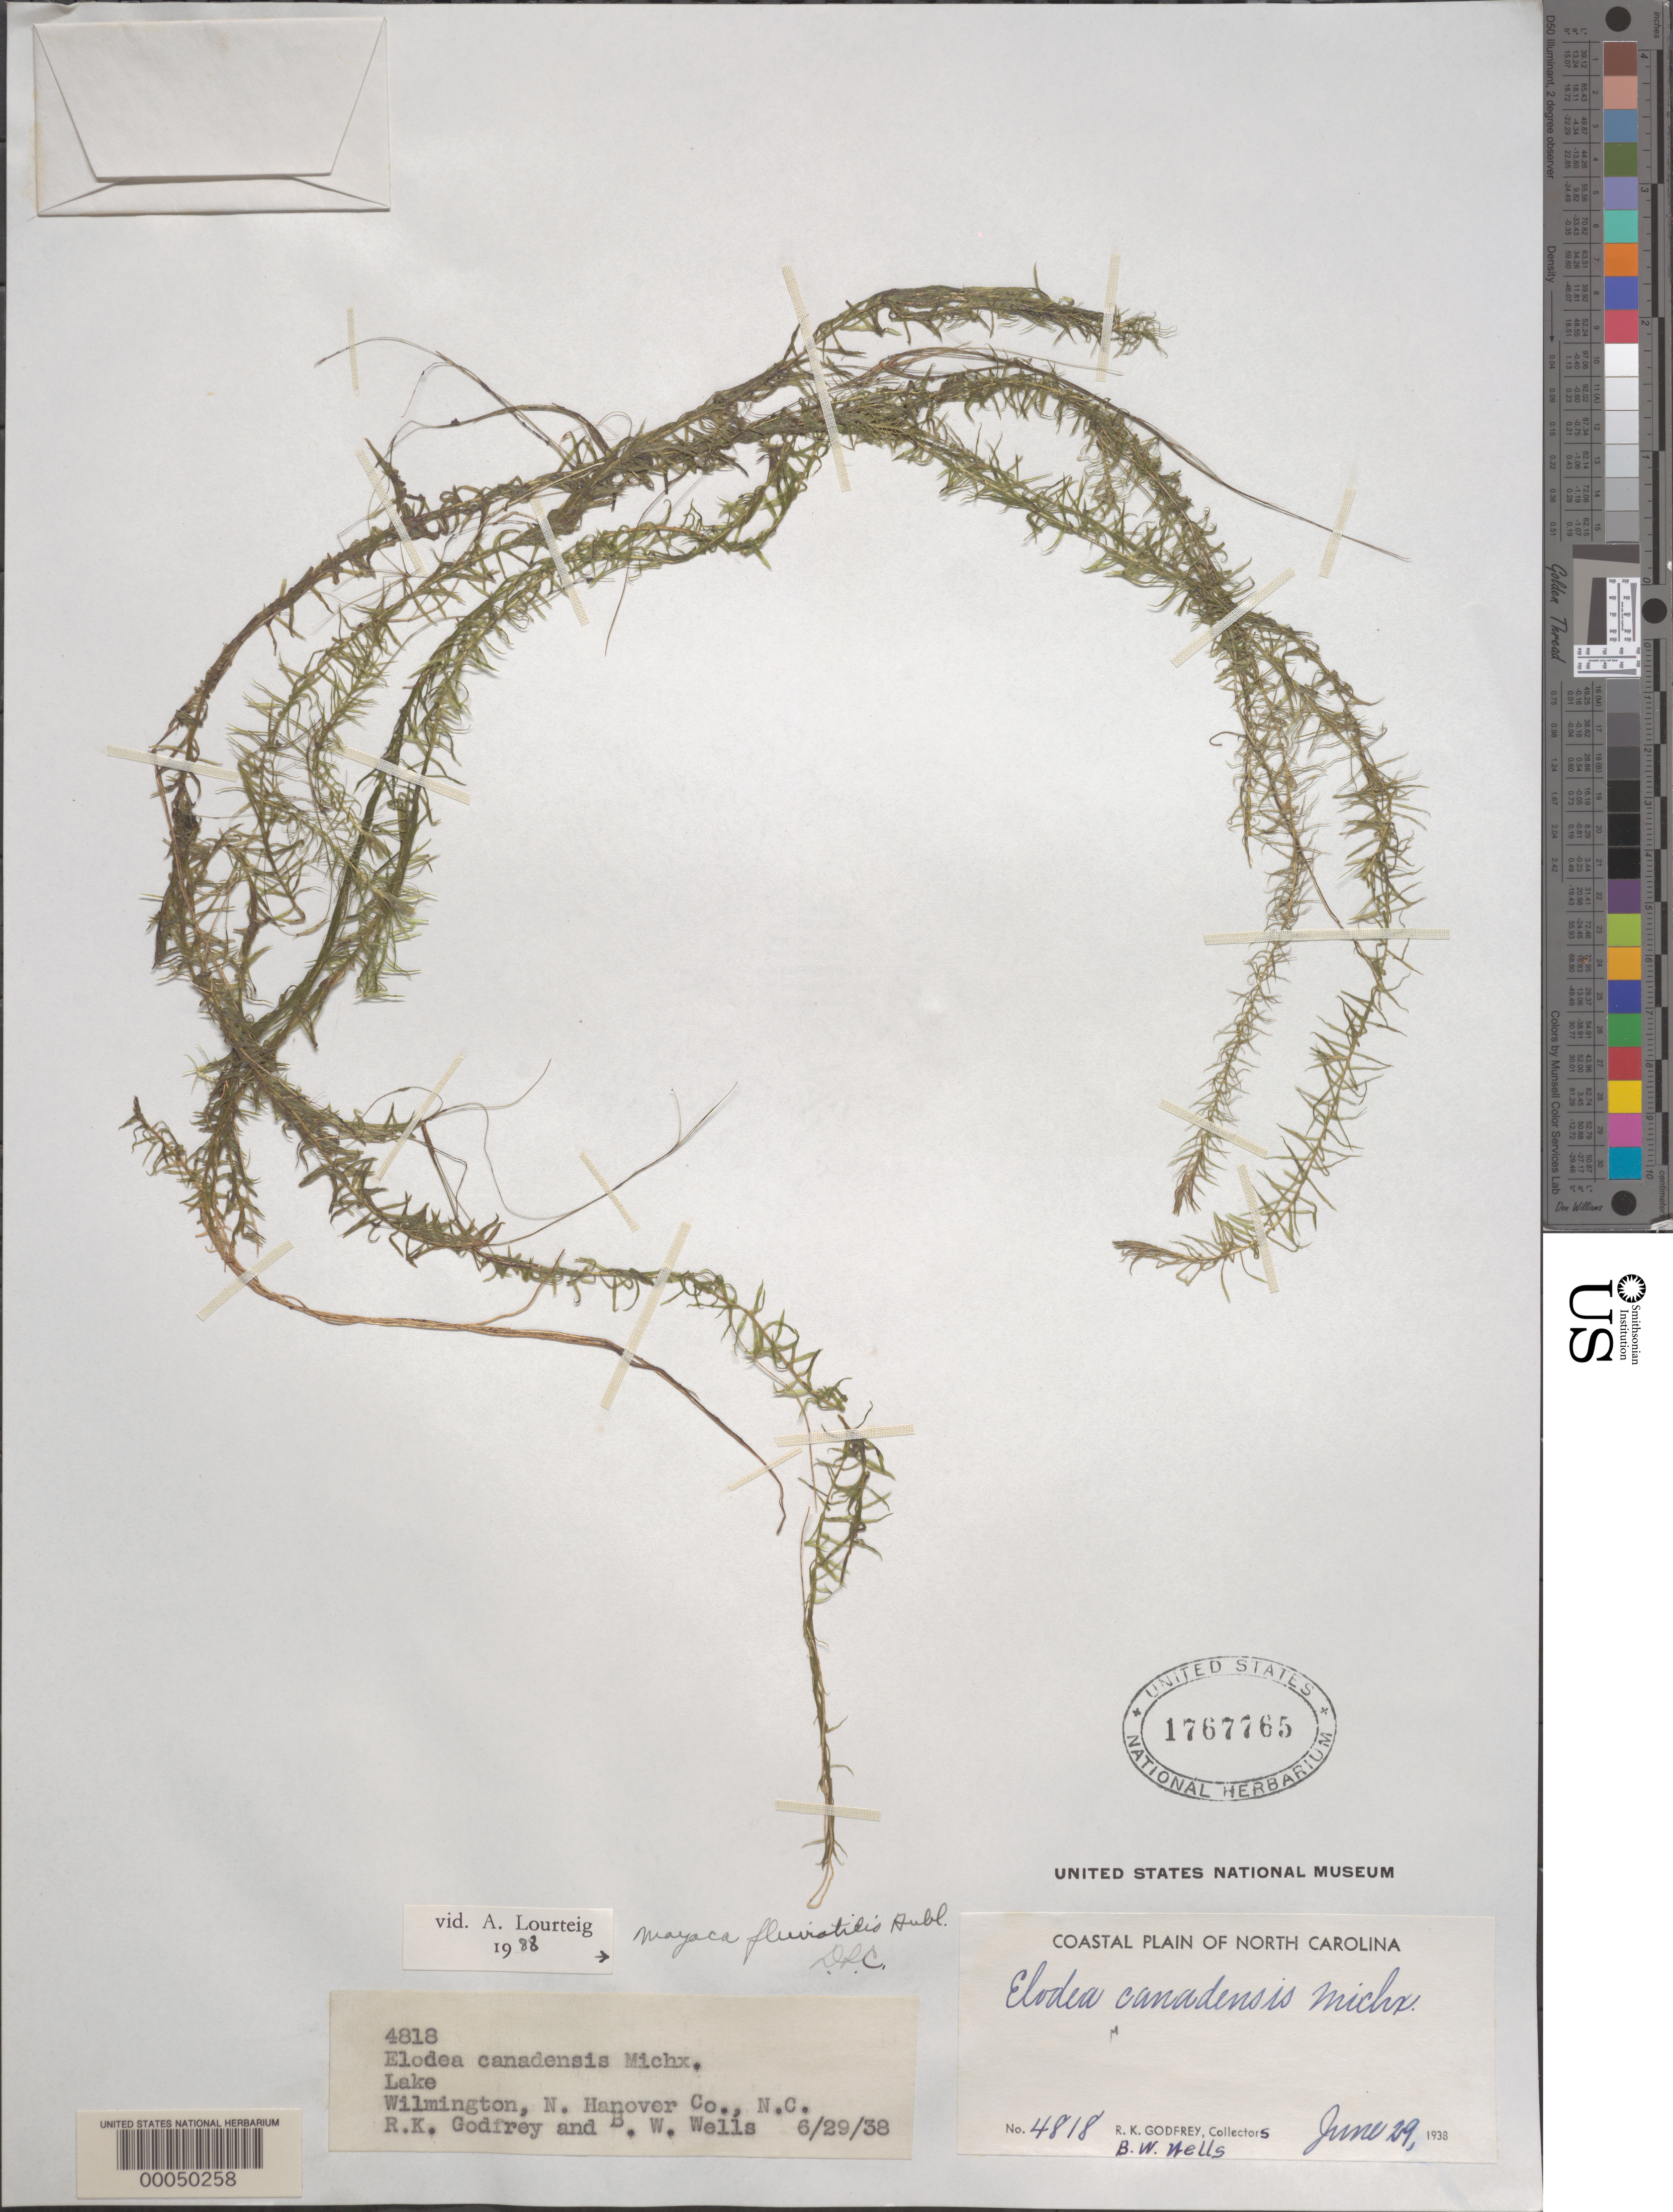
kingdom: Plantae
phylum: Tracheophyta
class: Liliopsida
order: Poales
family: Mayacaceae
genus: Mayaca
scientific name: Mayaca fluviatilis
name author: Aubl.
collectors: R. K. Godfrey & B. Wells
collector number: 4818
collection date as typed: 29 Jun 1938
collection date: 1938-06-29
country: United States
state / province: North Carolina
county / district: New Hanover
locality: Wilmington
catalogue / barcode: US 1767765